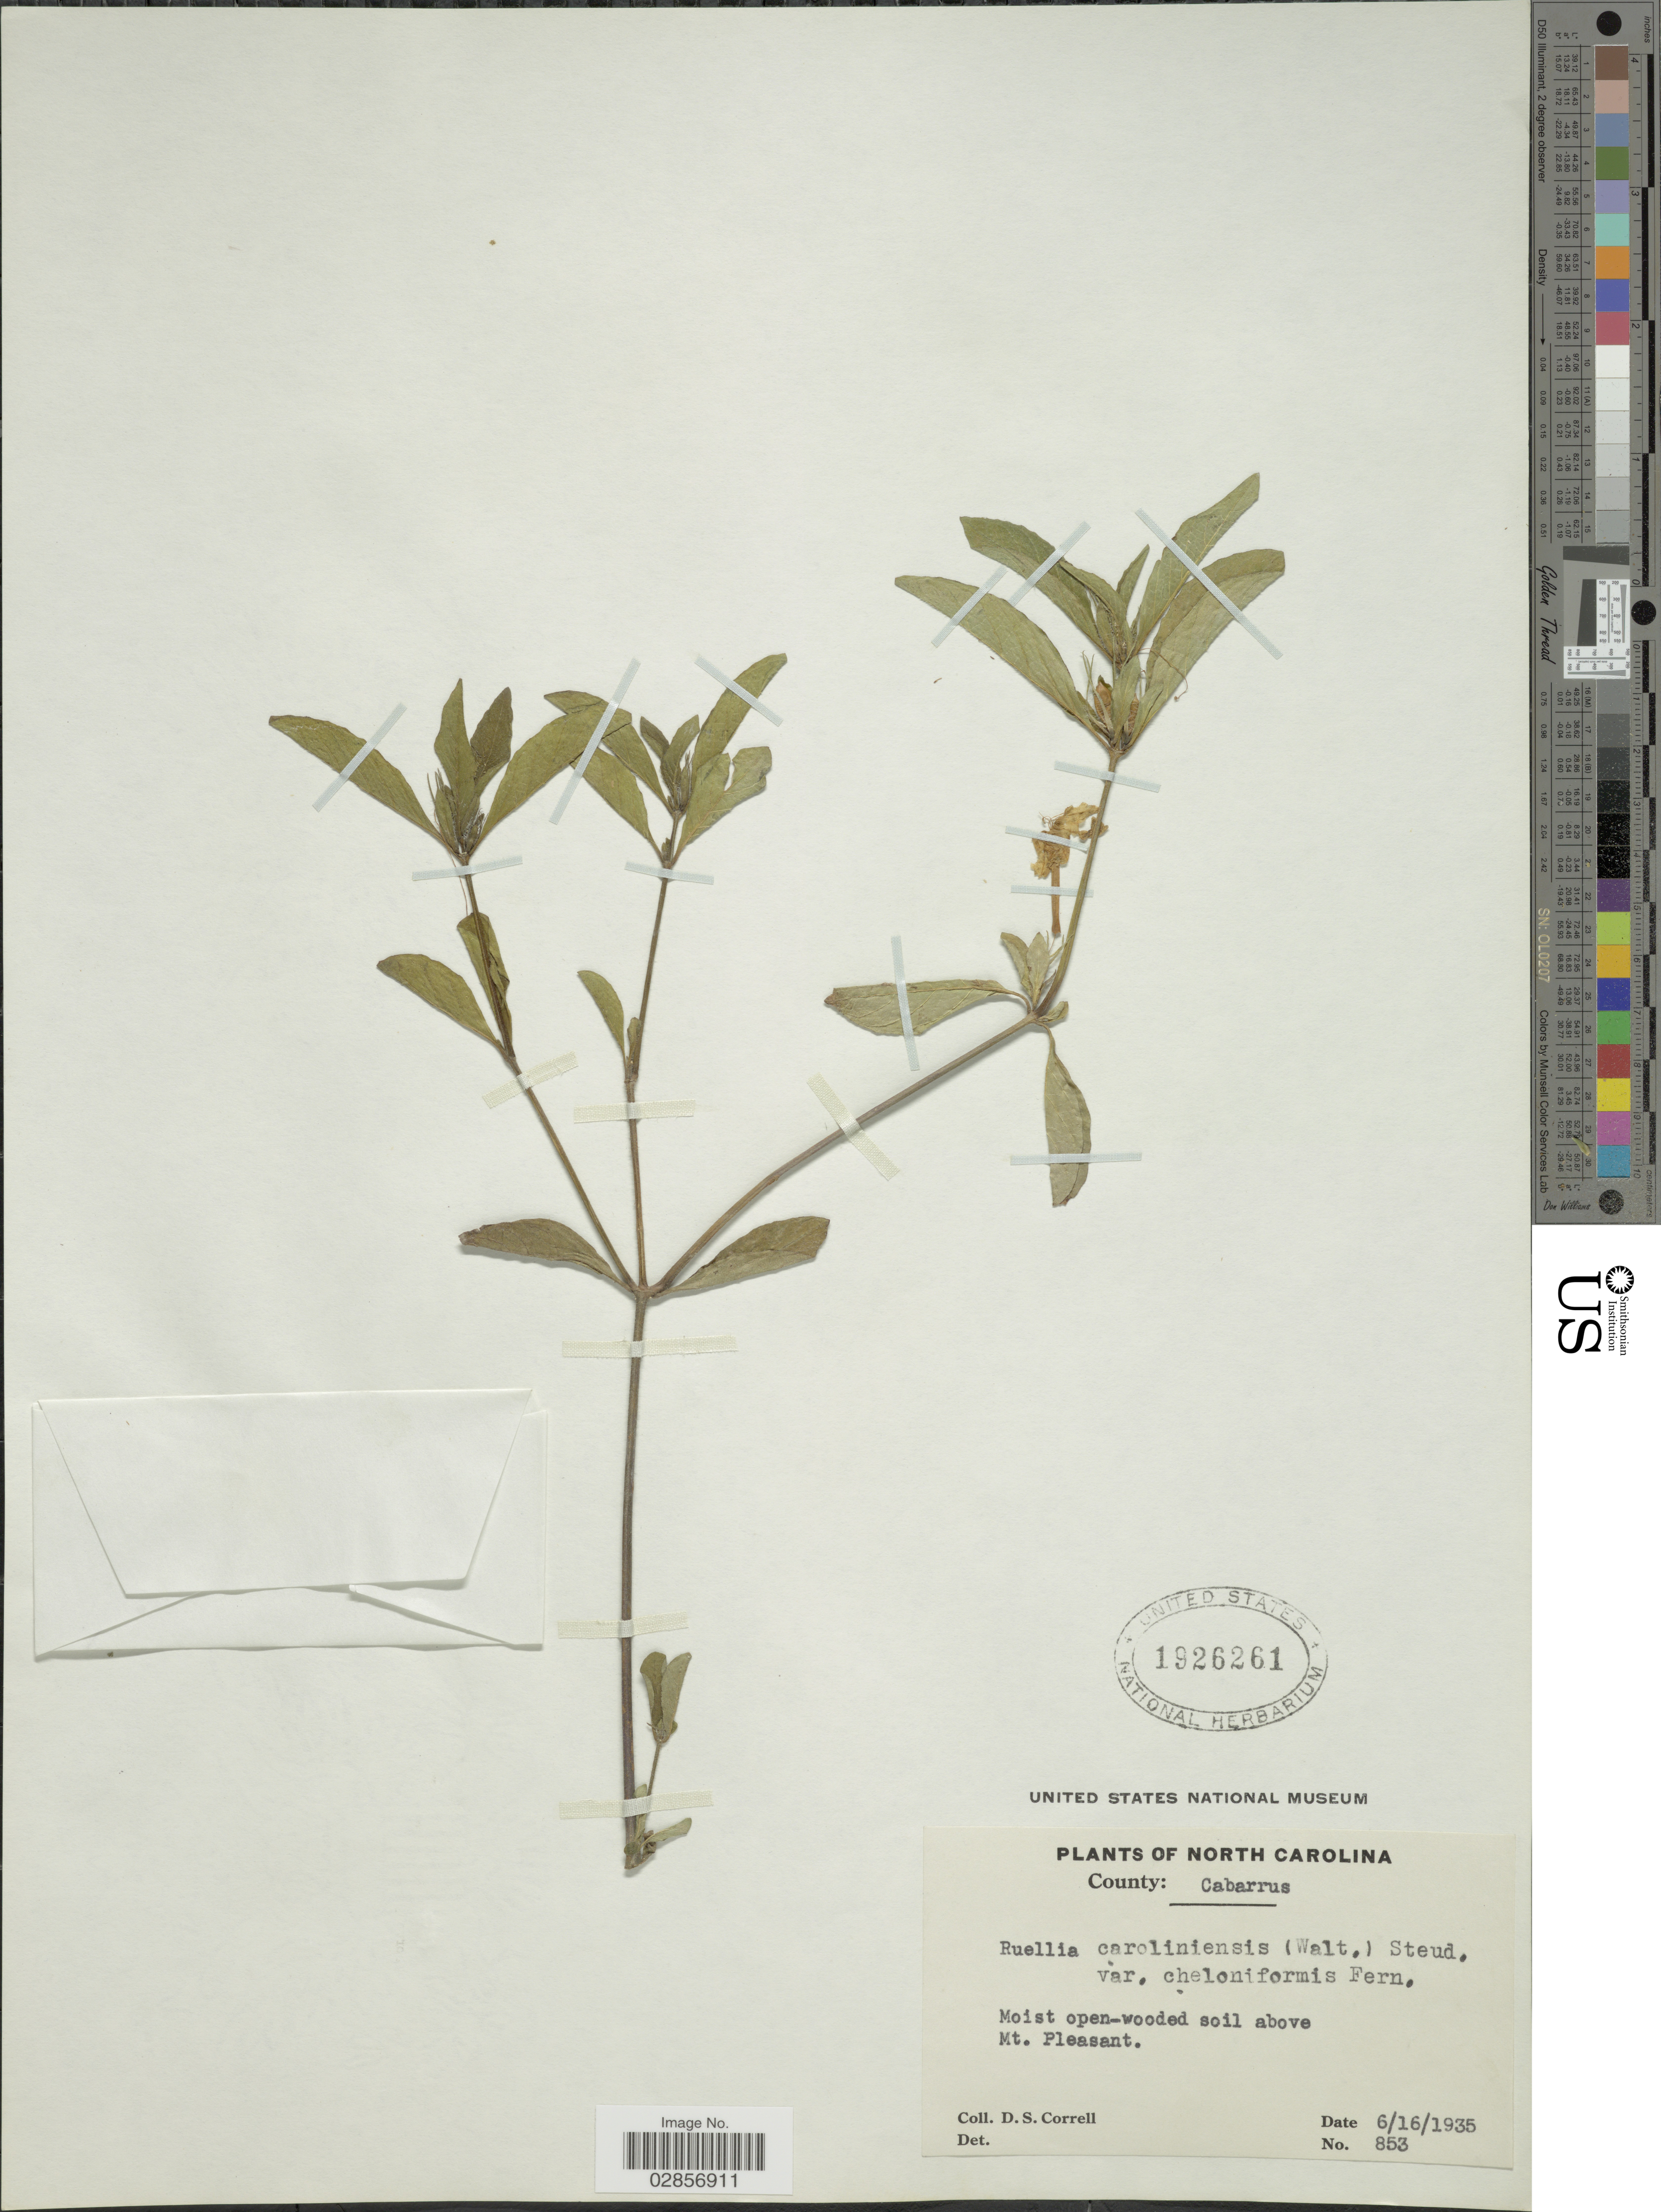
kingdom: Plantae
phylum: Tracheophyta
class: Magnoliopsida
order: Lamiales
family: Acanthaceae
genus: Ruellia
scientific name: Ruellia caroliniensis var. cheloniformis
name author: Fernald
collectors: D. S. Correll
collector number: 853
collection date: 1935-06-16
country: United States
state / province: North Carolina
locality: County: Cabarrus. Moist open-wooded soil above Mt. Pleasant.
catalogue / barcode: US 1926261